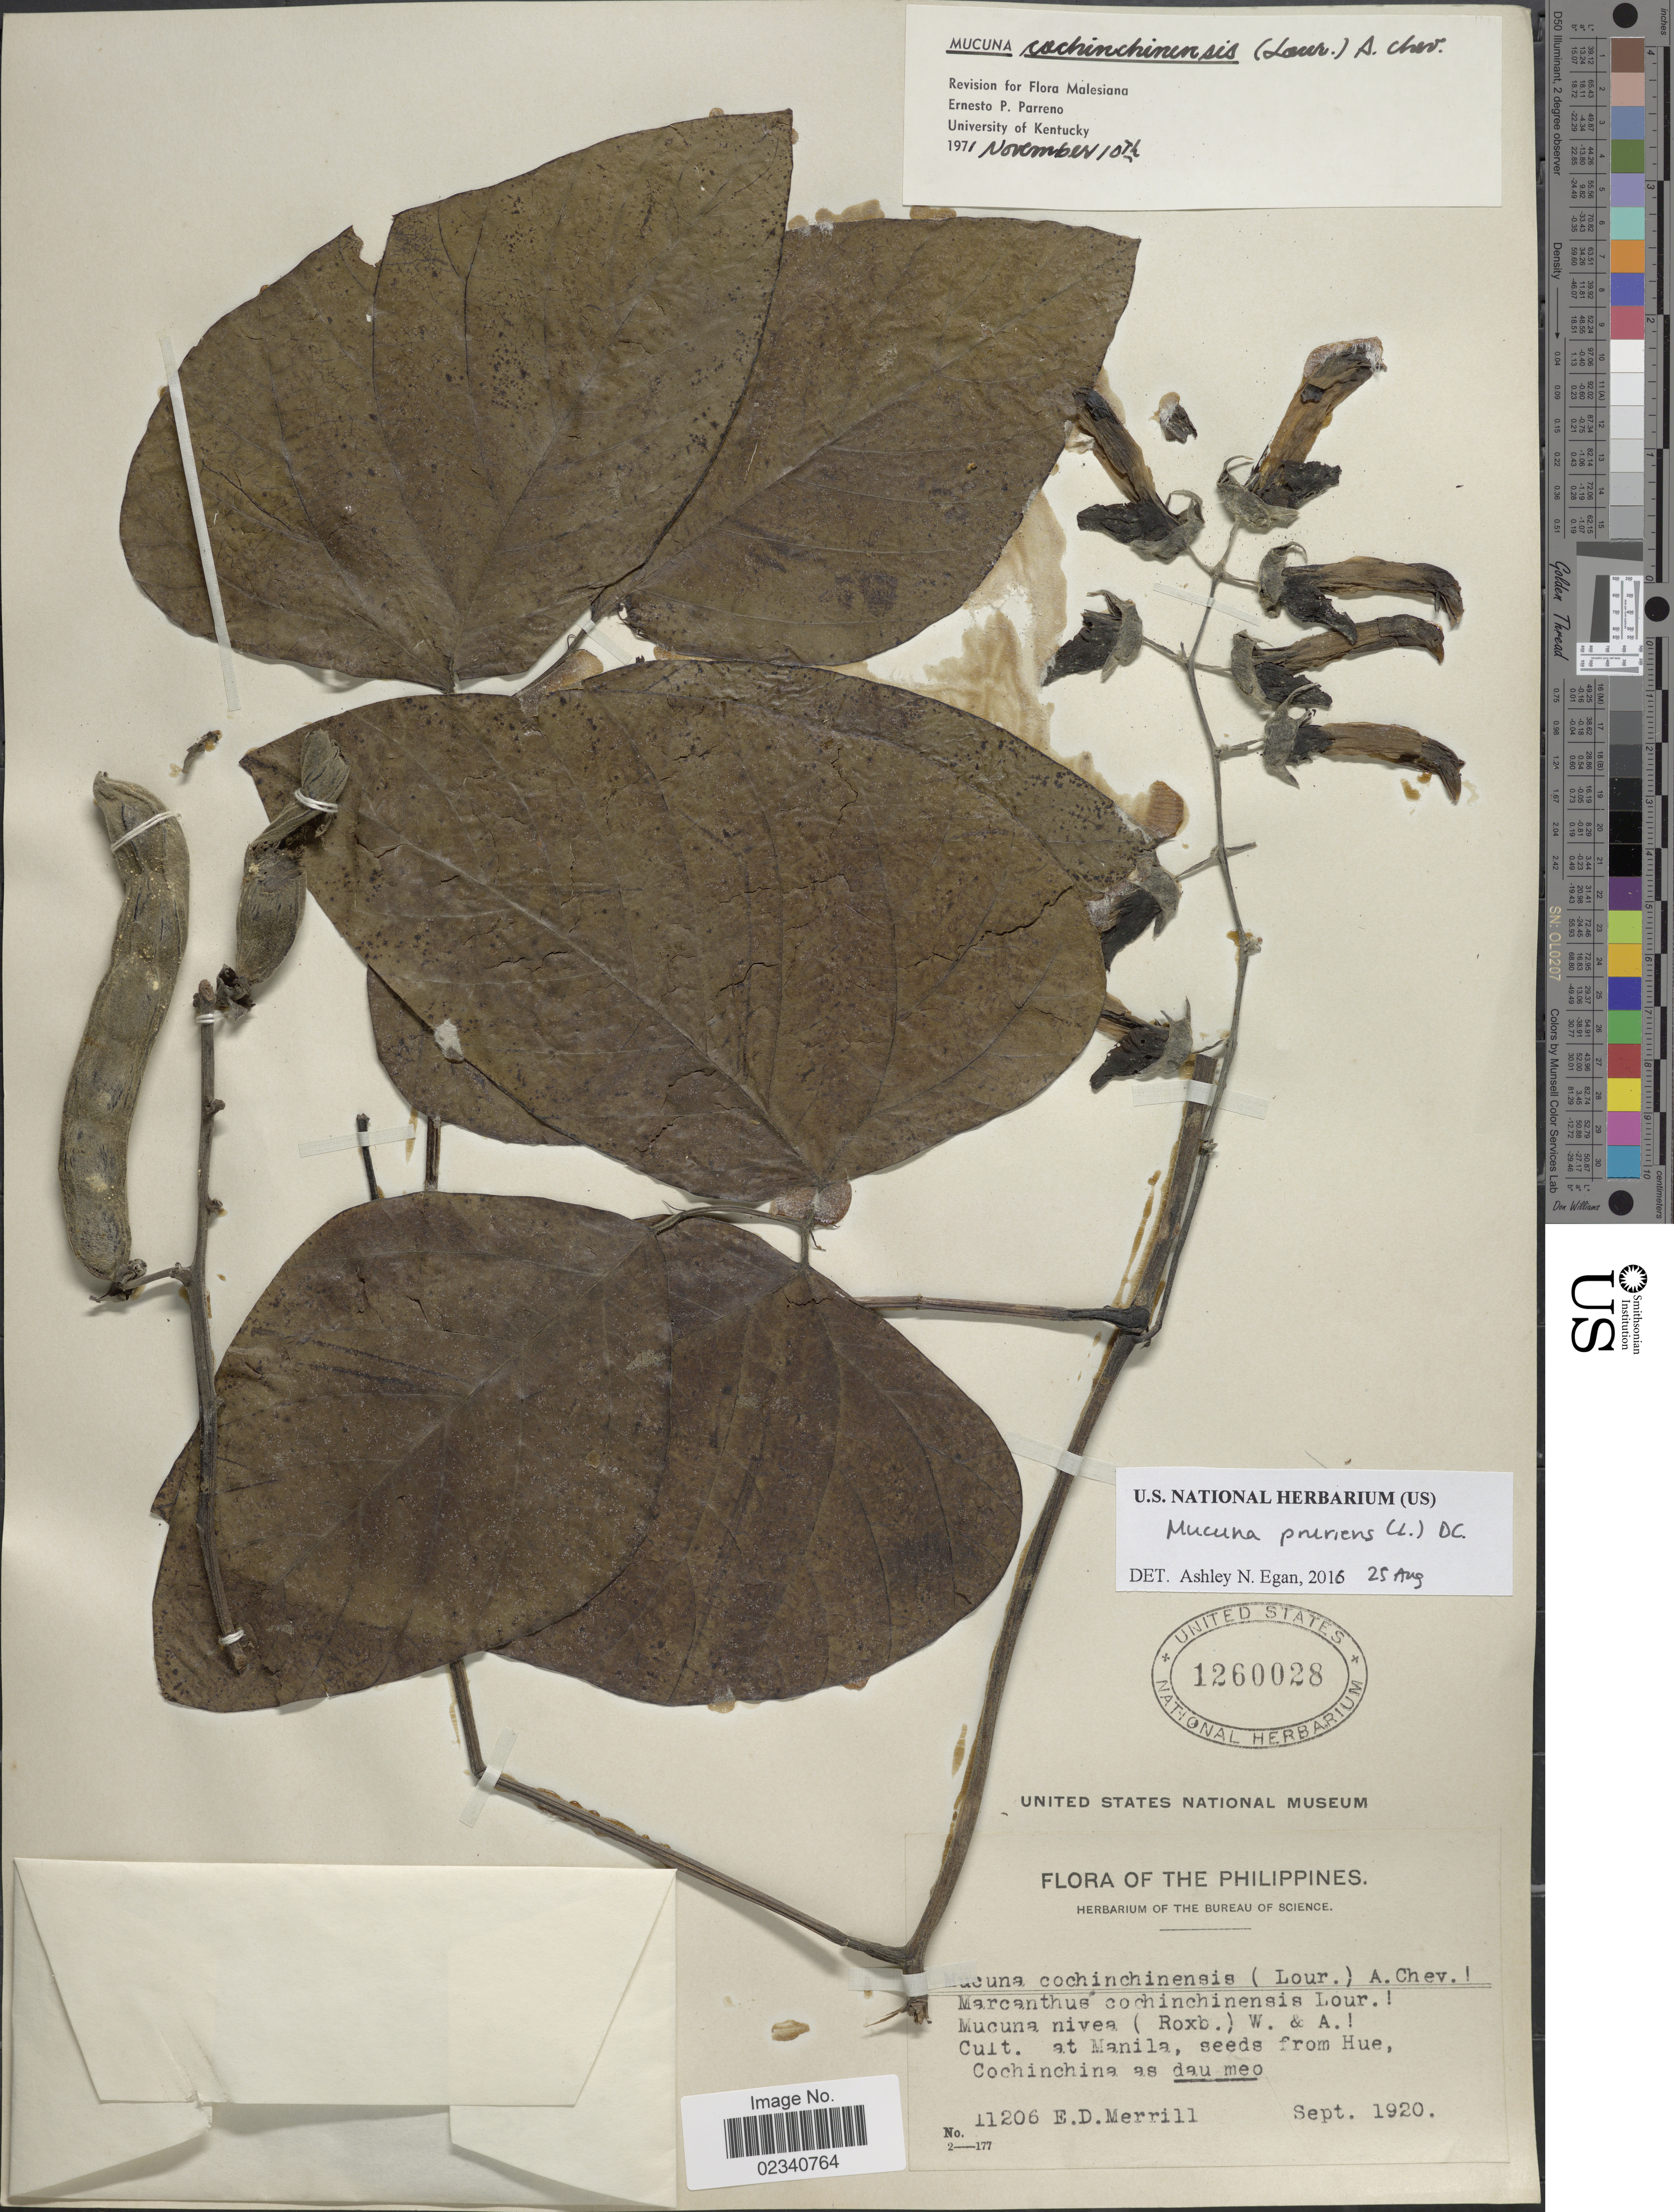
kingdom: Plantae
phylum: Tracheophyta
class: Magnoliopsida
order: Fabales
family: Fabaceae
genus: Mucuna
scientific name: Mucuna pruriens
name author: (L.) DC.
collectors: E. D. Merrill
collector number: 11206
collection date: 1920-09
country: Philippines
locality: At Manila.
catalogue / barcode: US 1260028